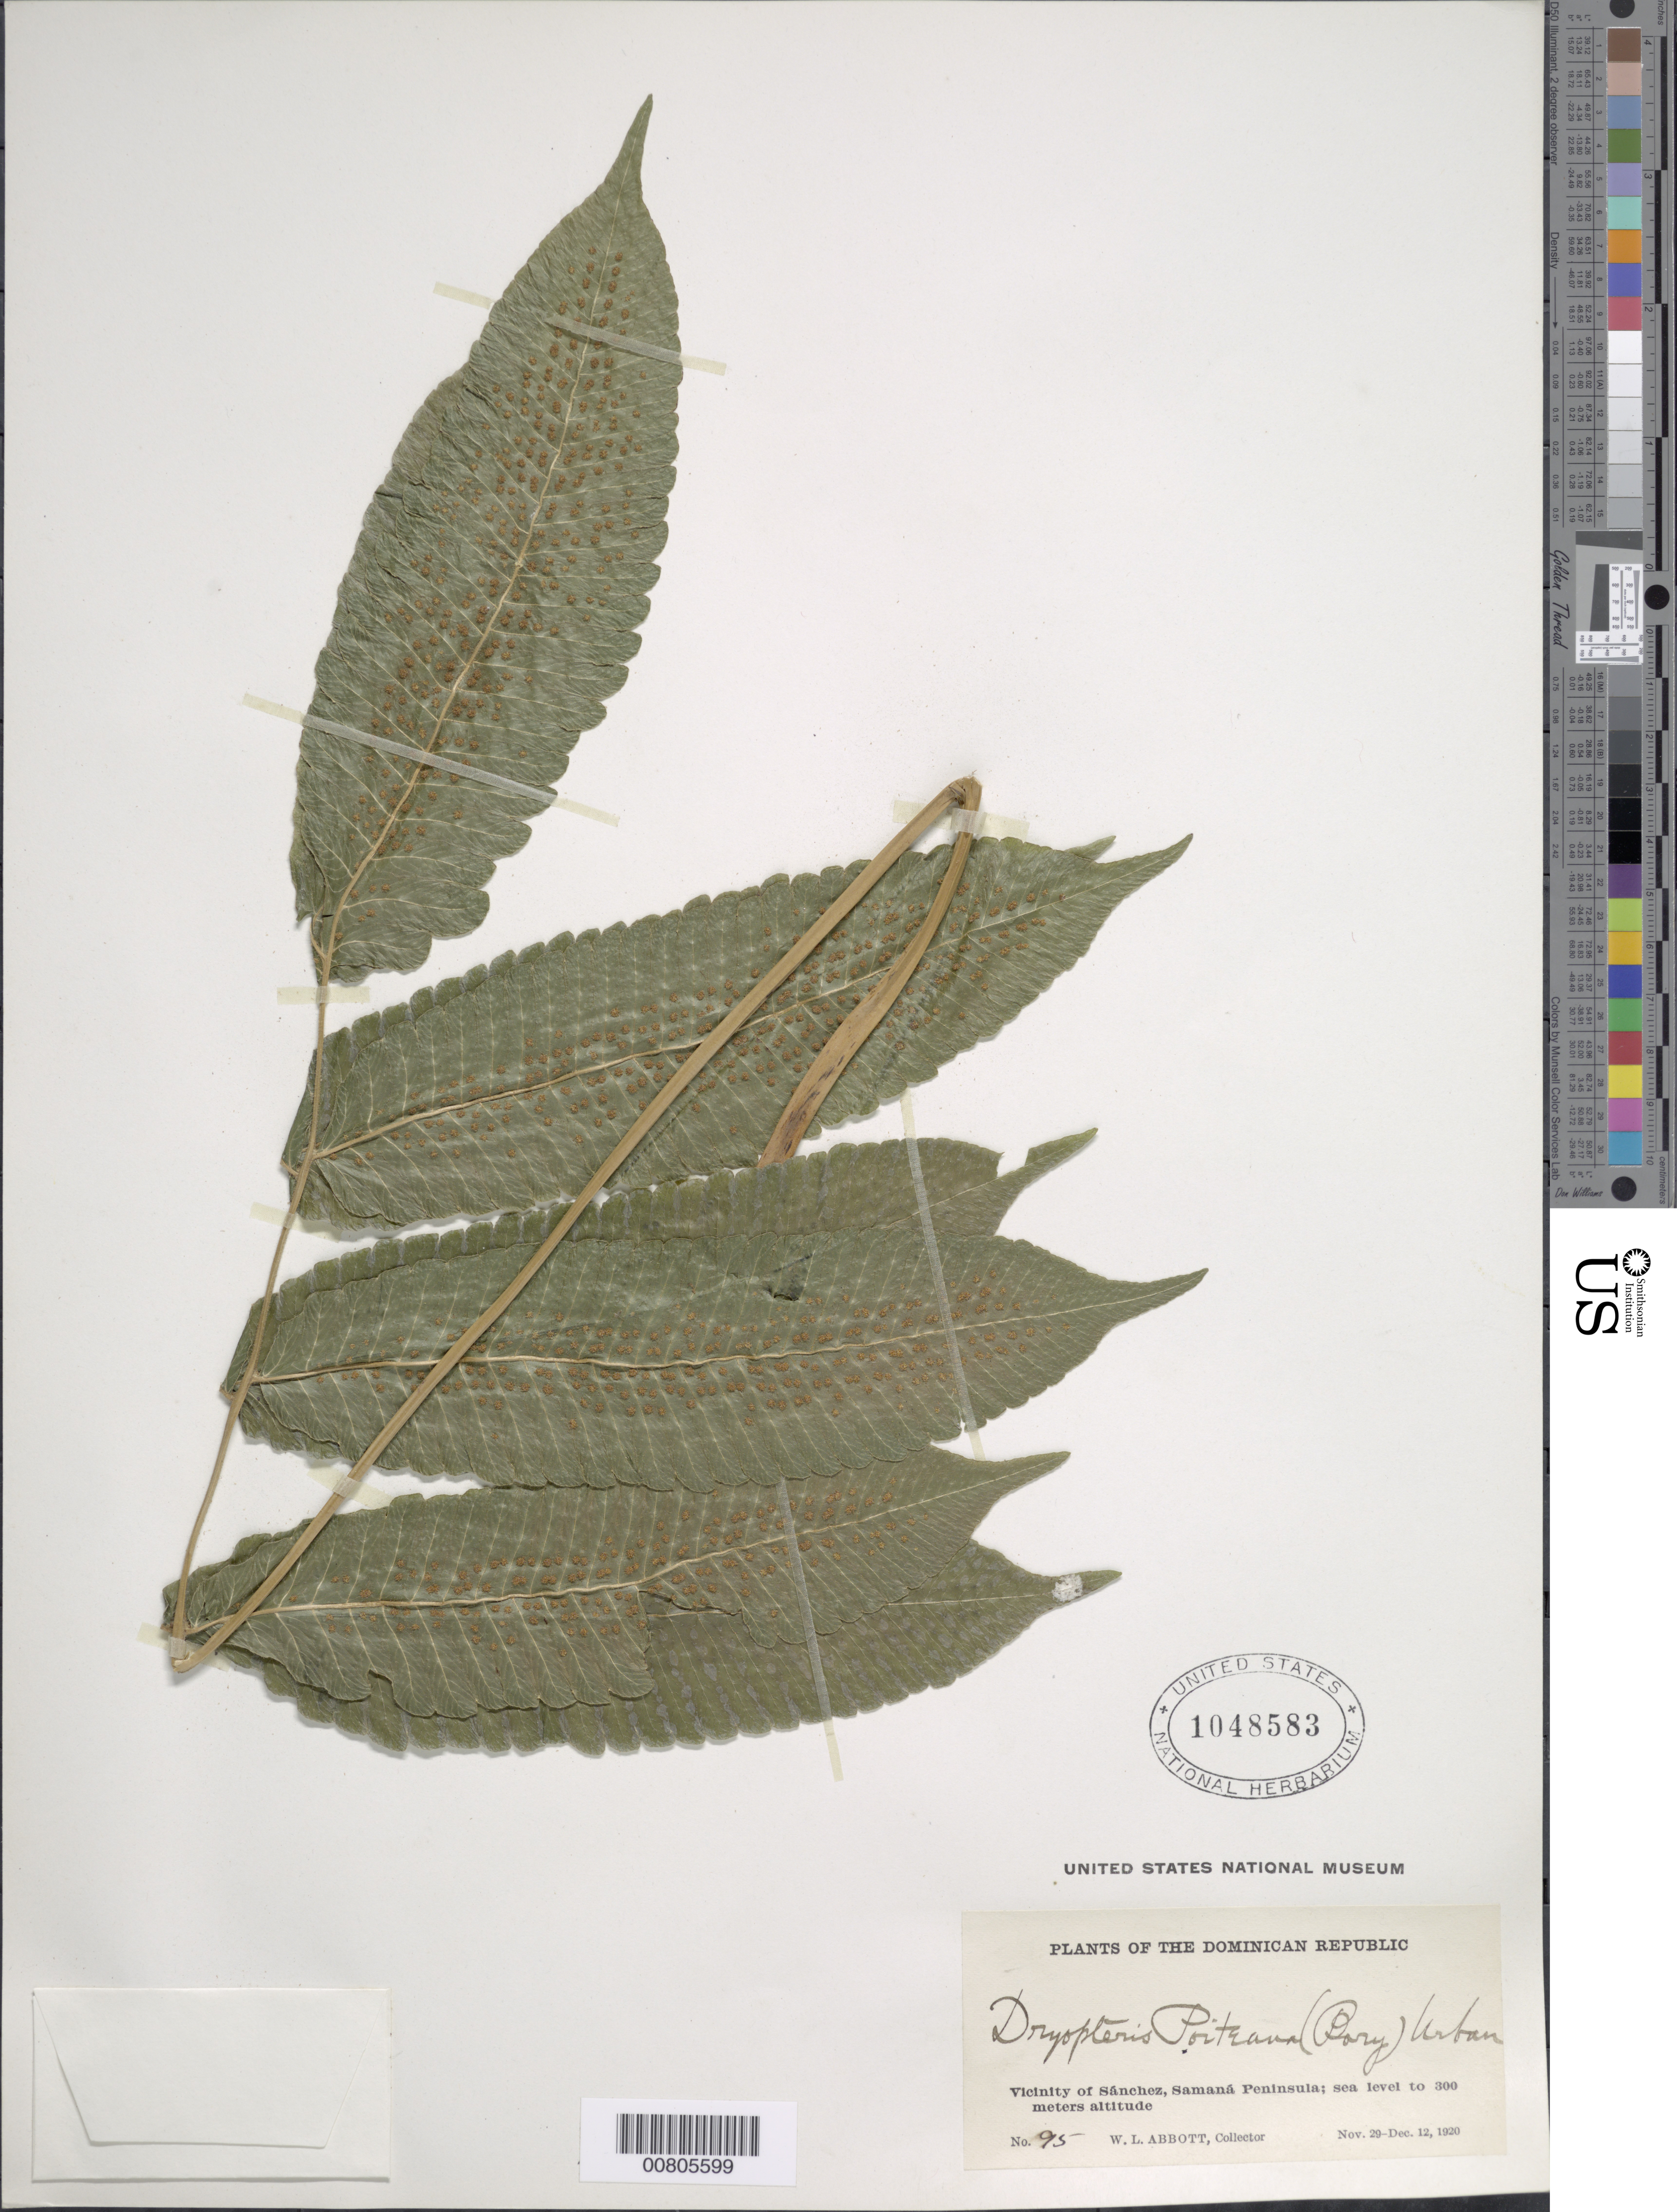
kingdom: Plantae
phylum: Tracheophyta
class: Polypodiopsida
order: Polypodiales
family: Thelypteridaceae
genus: Goniopteris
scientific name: Goniopteris poiteana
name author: (Bory) Ching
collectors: W. L. Abbott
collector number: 95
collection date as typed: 29 Nov 1920 to 12 Dec 1920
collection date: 1920-11-29/1920-12-12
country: Dominican Republic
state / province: Samana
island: Hispaniola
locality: Sánchez, Samaná Peninsula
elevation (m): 0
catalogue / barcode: US 1048583